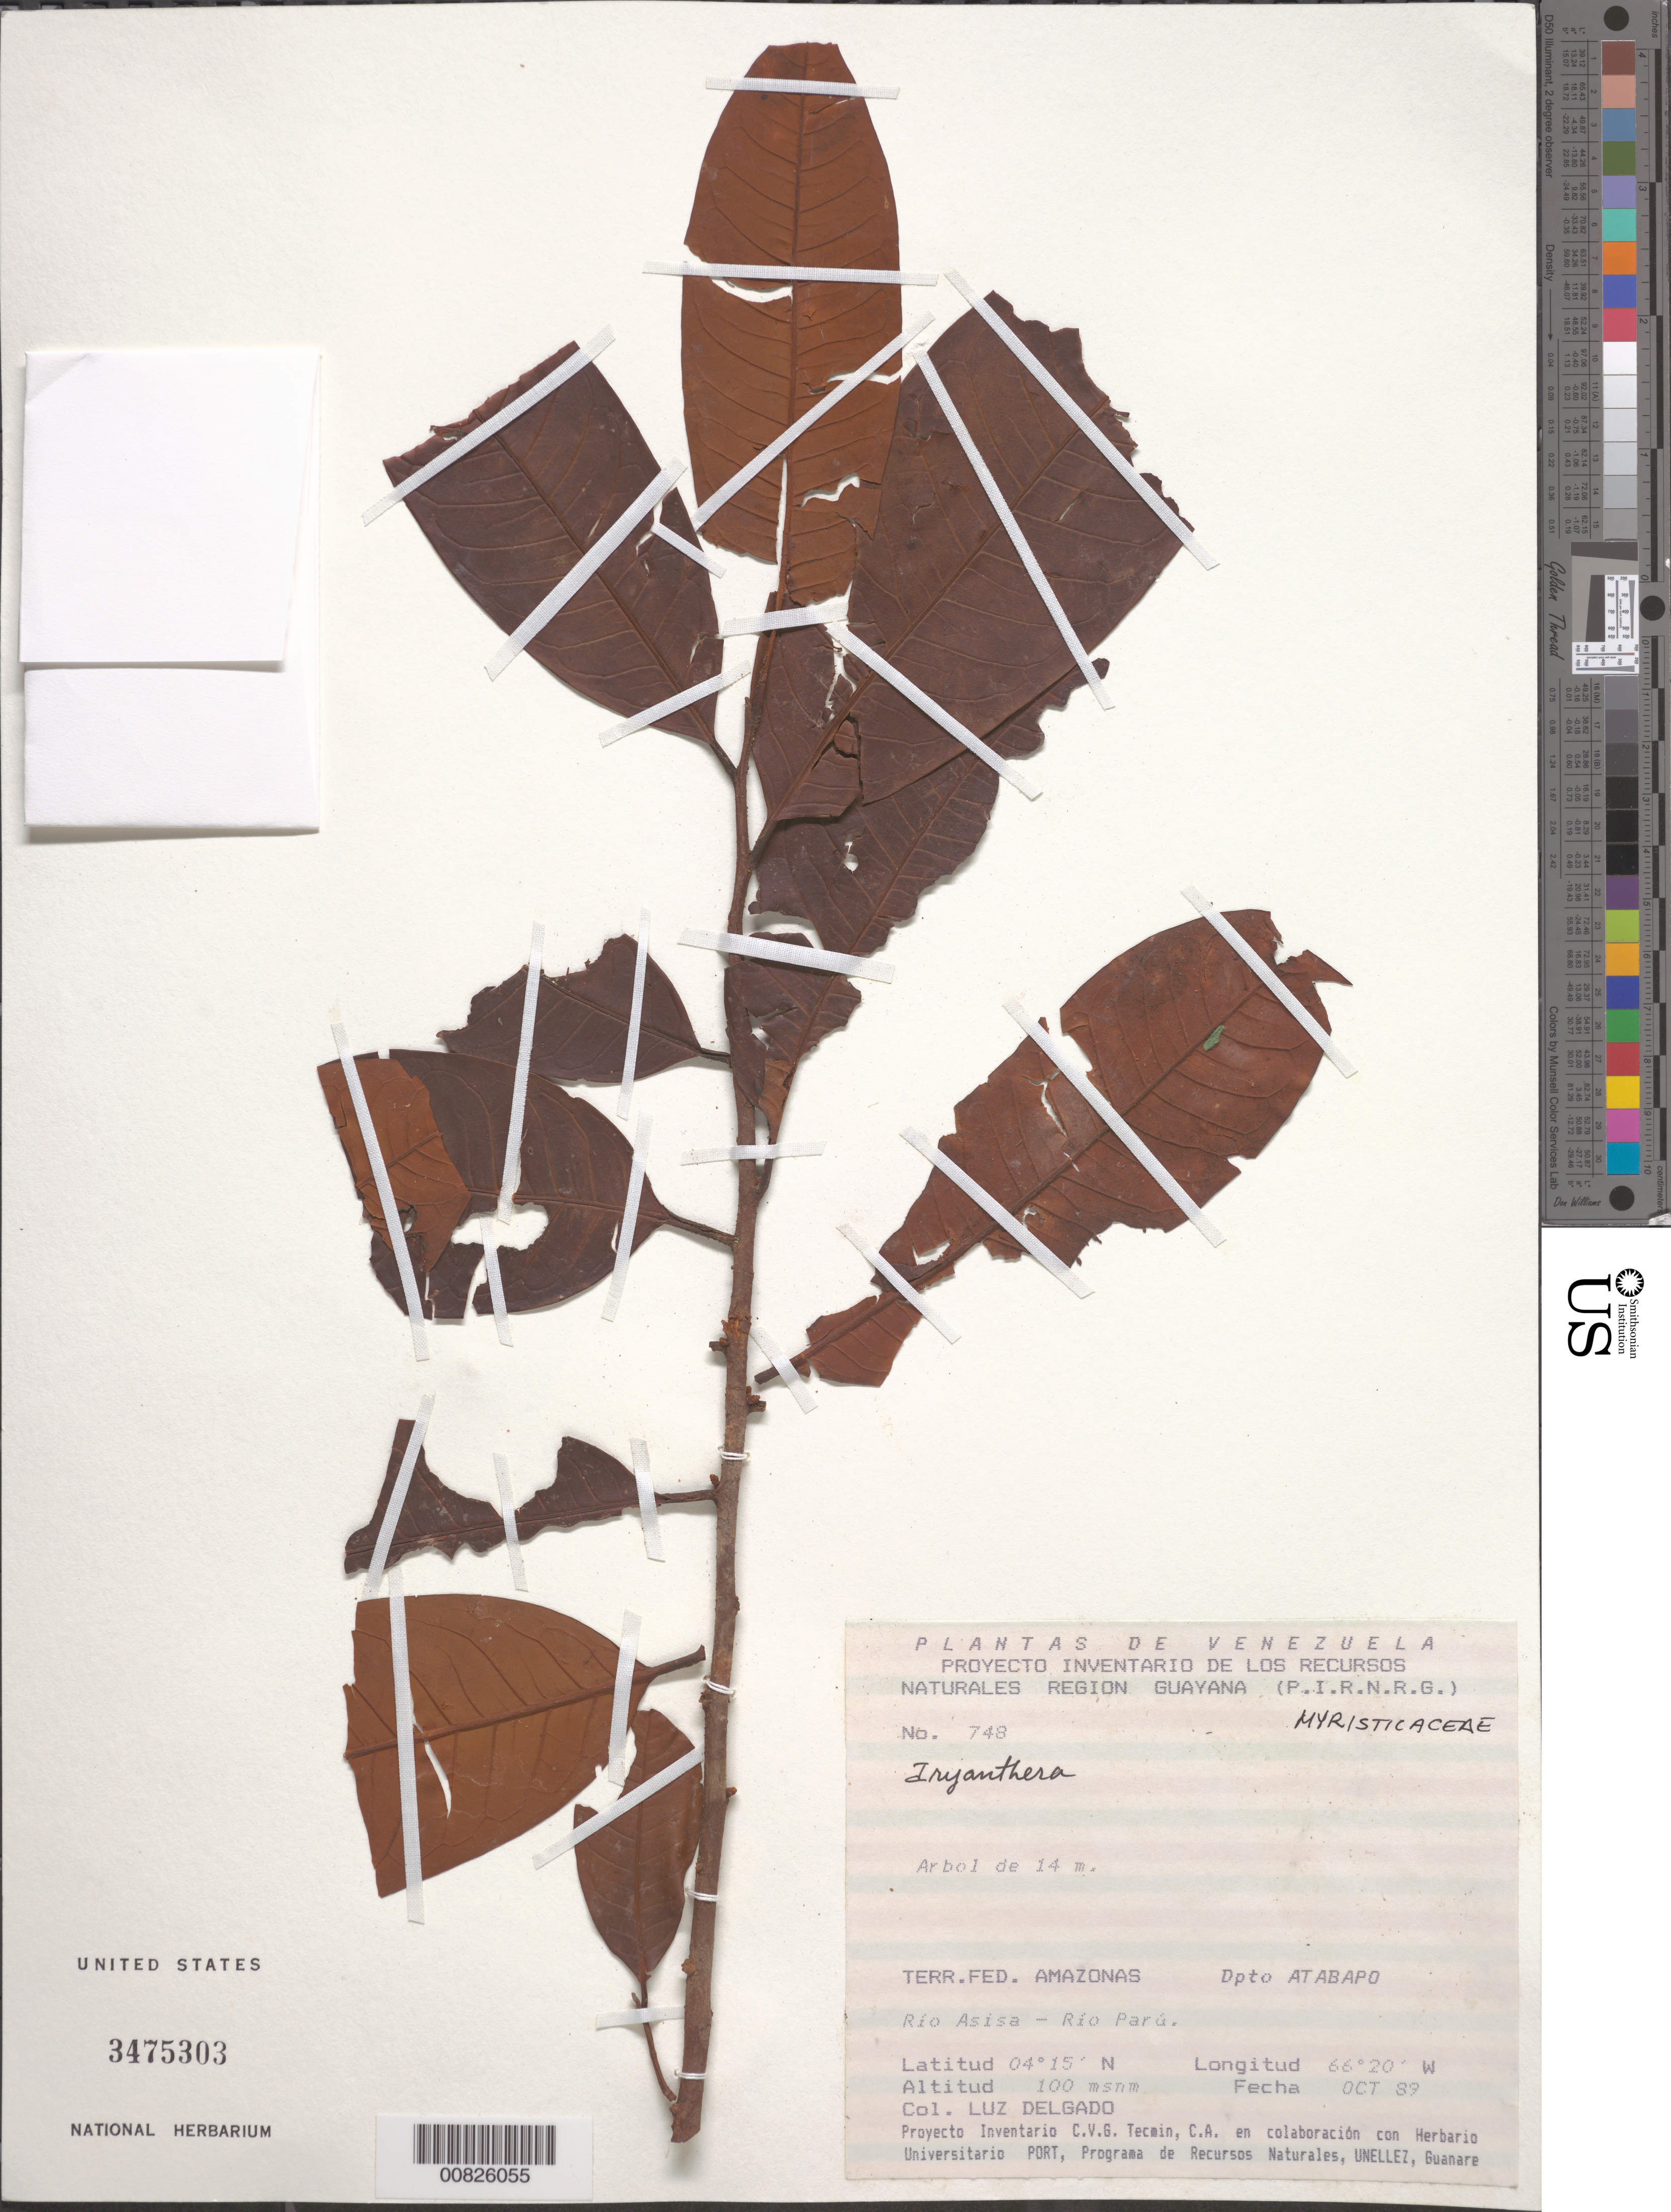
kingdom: Plantae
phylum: Tracheophyta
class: Magnoliopsida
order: Magnoliales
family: Myristicaceae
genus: Iryanthera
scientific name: Iryanthera sp.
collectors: L. Delgado V.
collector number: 748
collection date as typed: Oct-89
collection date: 1989-10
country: Venezuela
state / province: Amazonas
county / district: Atabapo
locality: Río Asisa-Río Parú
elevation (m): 100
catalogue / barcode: US 3475303